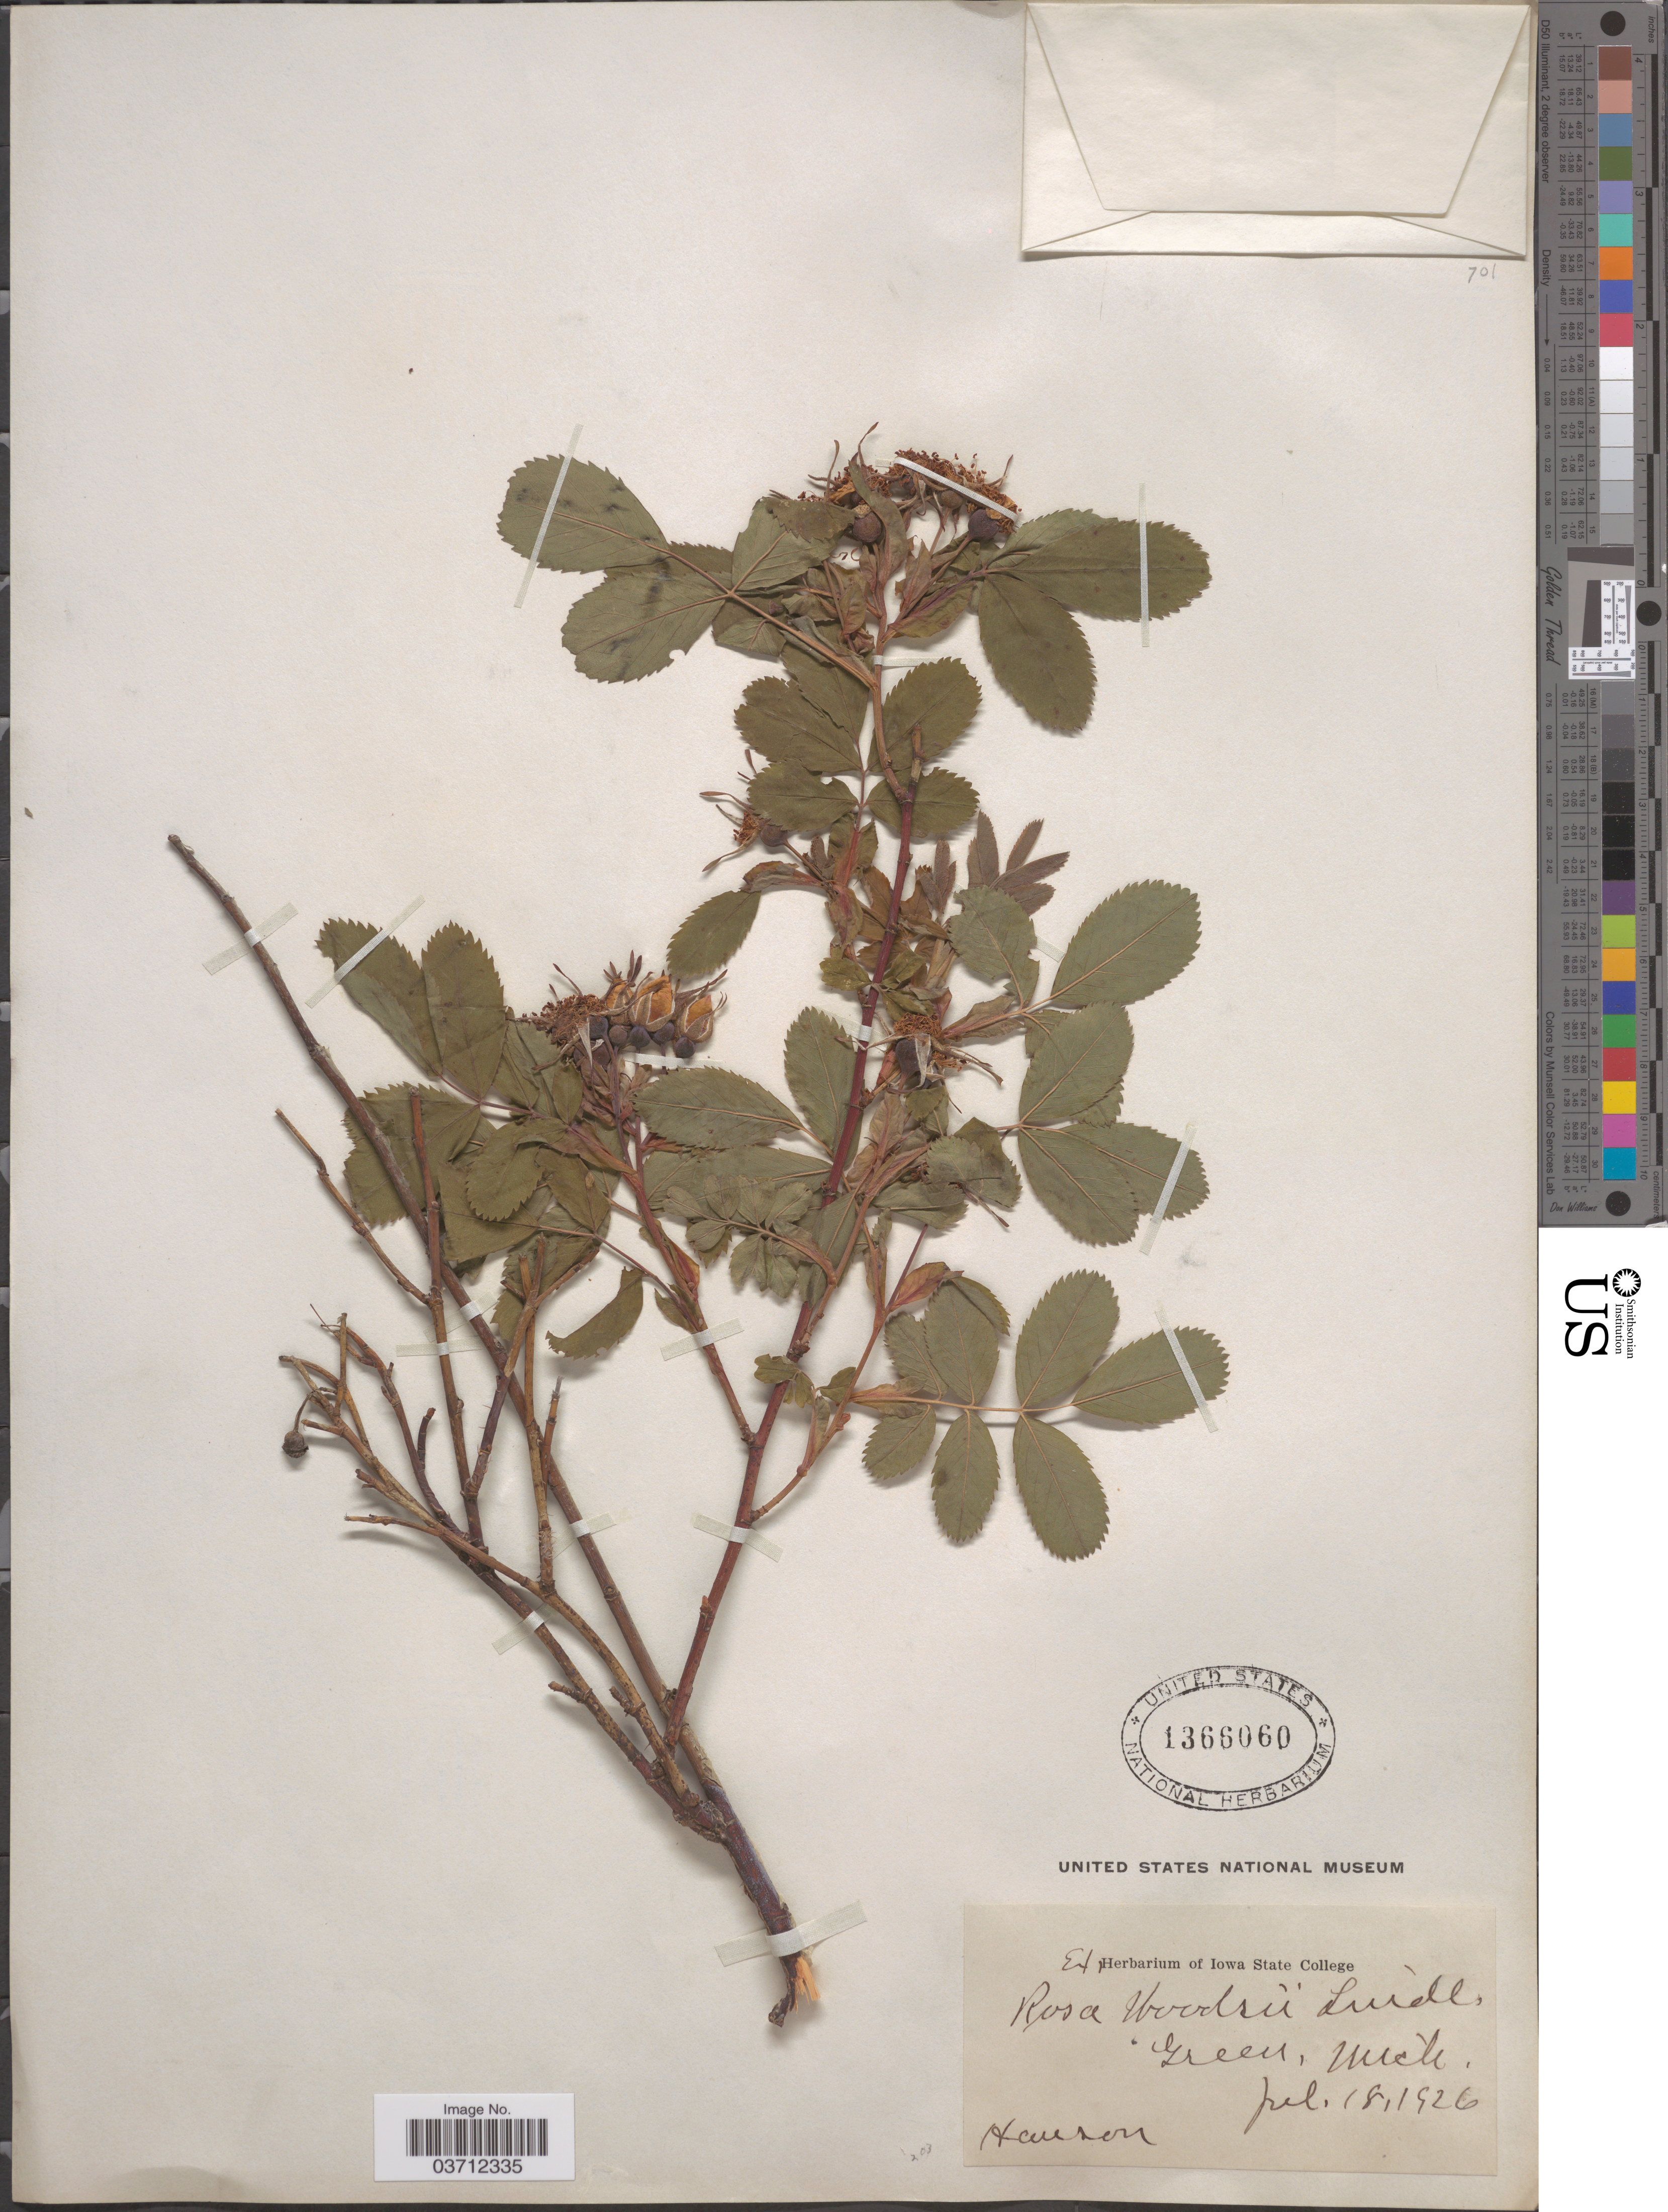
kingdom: Plantae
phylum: Tracheophyta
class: Magnoliopsida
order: Rosales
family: Rosaceae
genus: Rosa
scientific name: Rosa woodsii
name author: Lindl.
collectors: Hanson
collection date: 1926-07-18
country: United States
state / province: Michigan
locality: Green.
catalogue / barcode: US 1366060